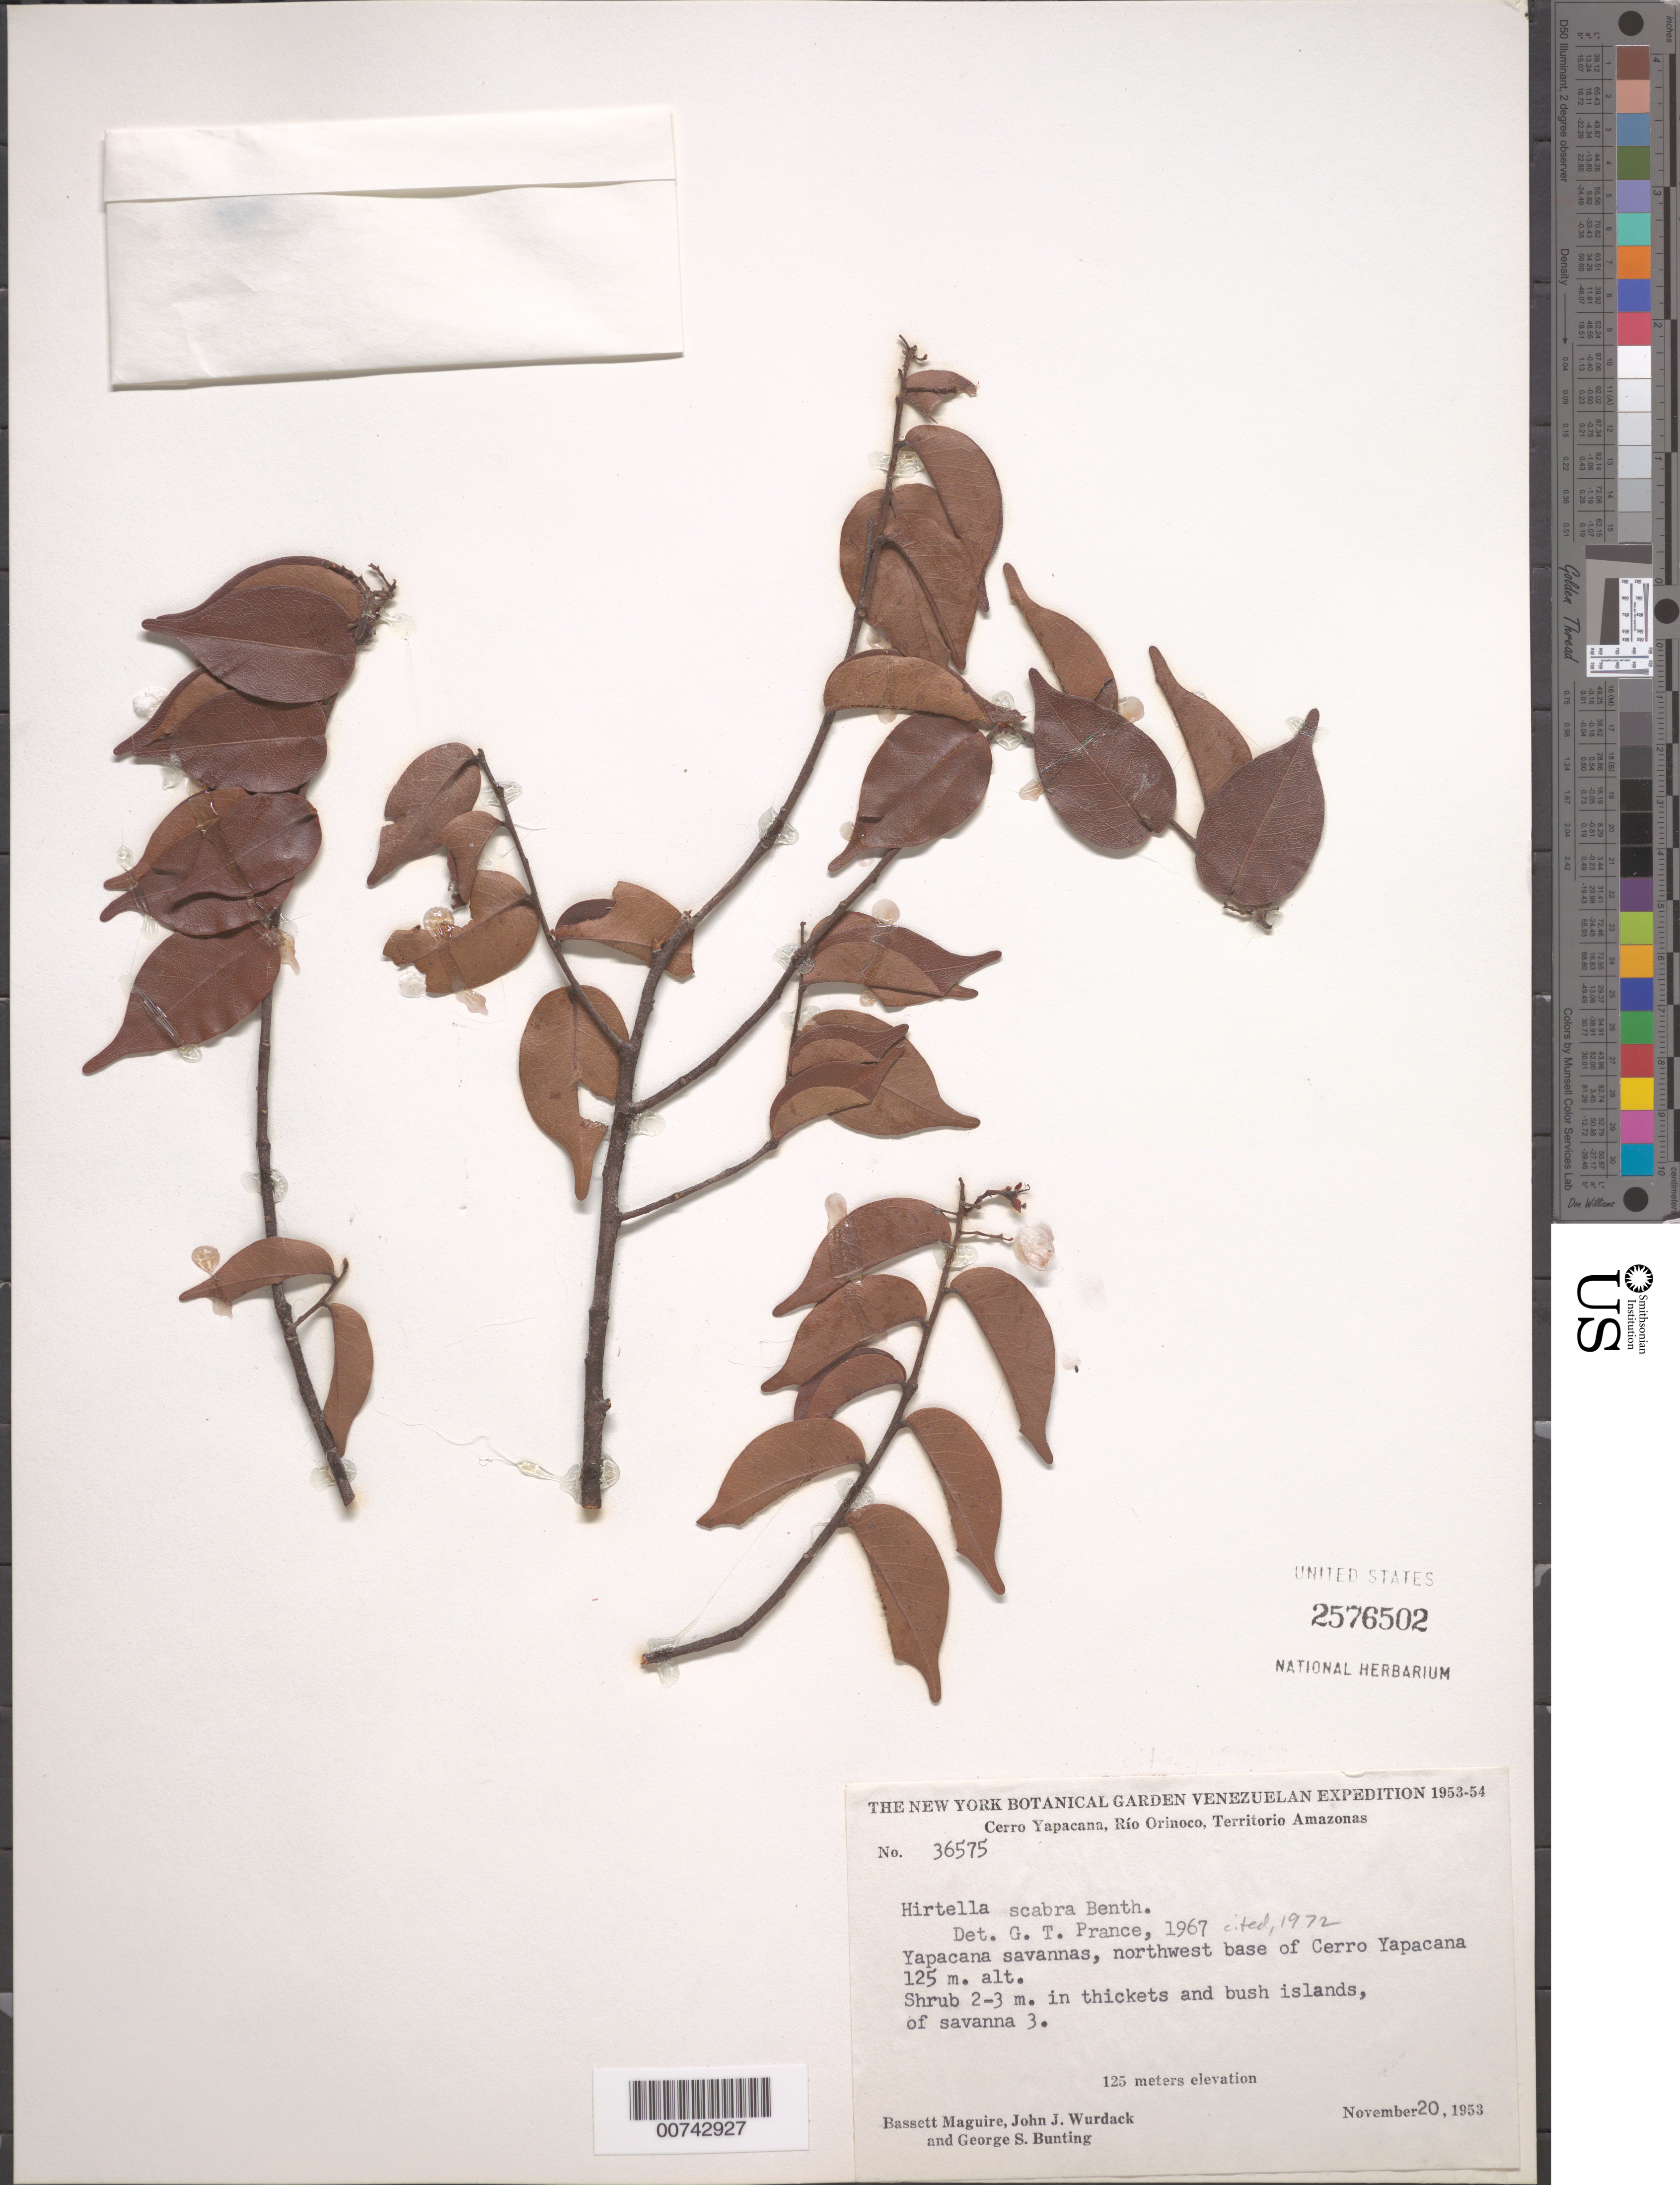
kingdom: Plantae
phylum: Tracheophyta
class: Magnoliopsida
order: Malpighiales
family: Chrysobalanaceae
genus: Hirtella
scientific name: Hirtella scabra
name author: Benth.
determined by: Prance, G. T.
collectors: B. Maguire, J. J. Wurdack & G. S. Bunting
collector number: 36575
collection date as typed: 20-Nov-53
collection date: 1953-11-20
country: Venezuela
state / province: Amazonas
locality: Río Orinoco, Yapacána Savannas, Cerro Yapacána, NW base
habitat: Thickets and bush islands of savanna 3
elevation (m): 125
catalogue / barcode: US 2576502